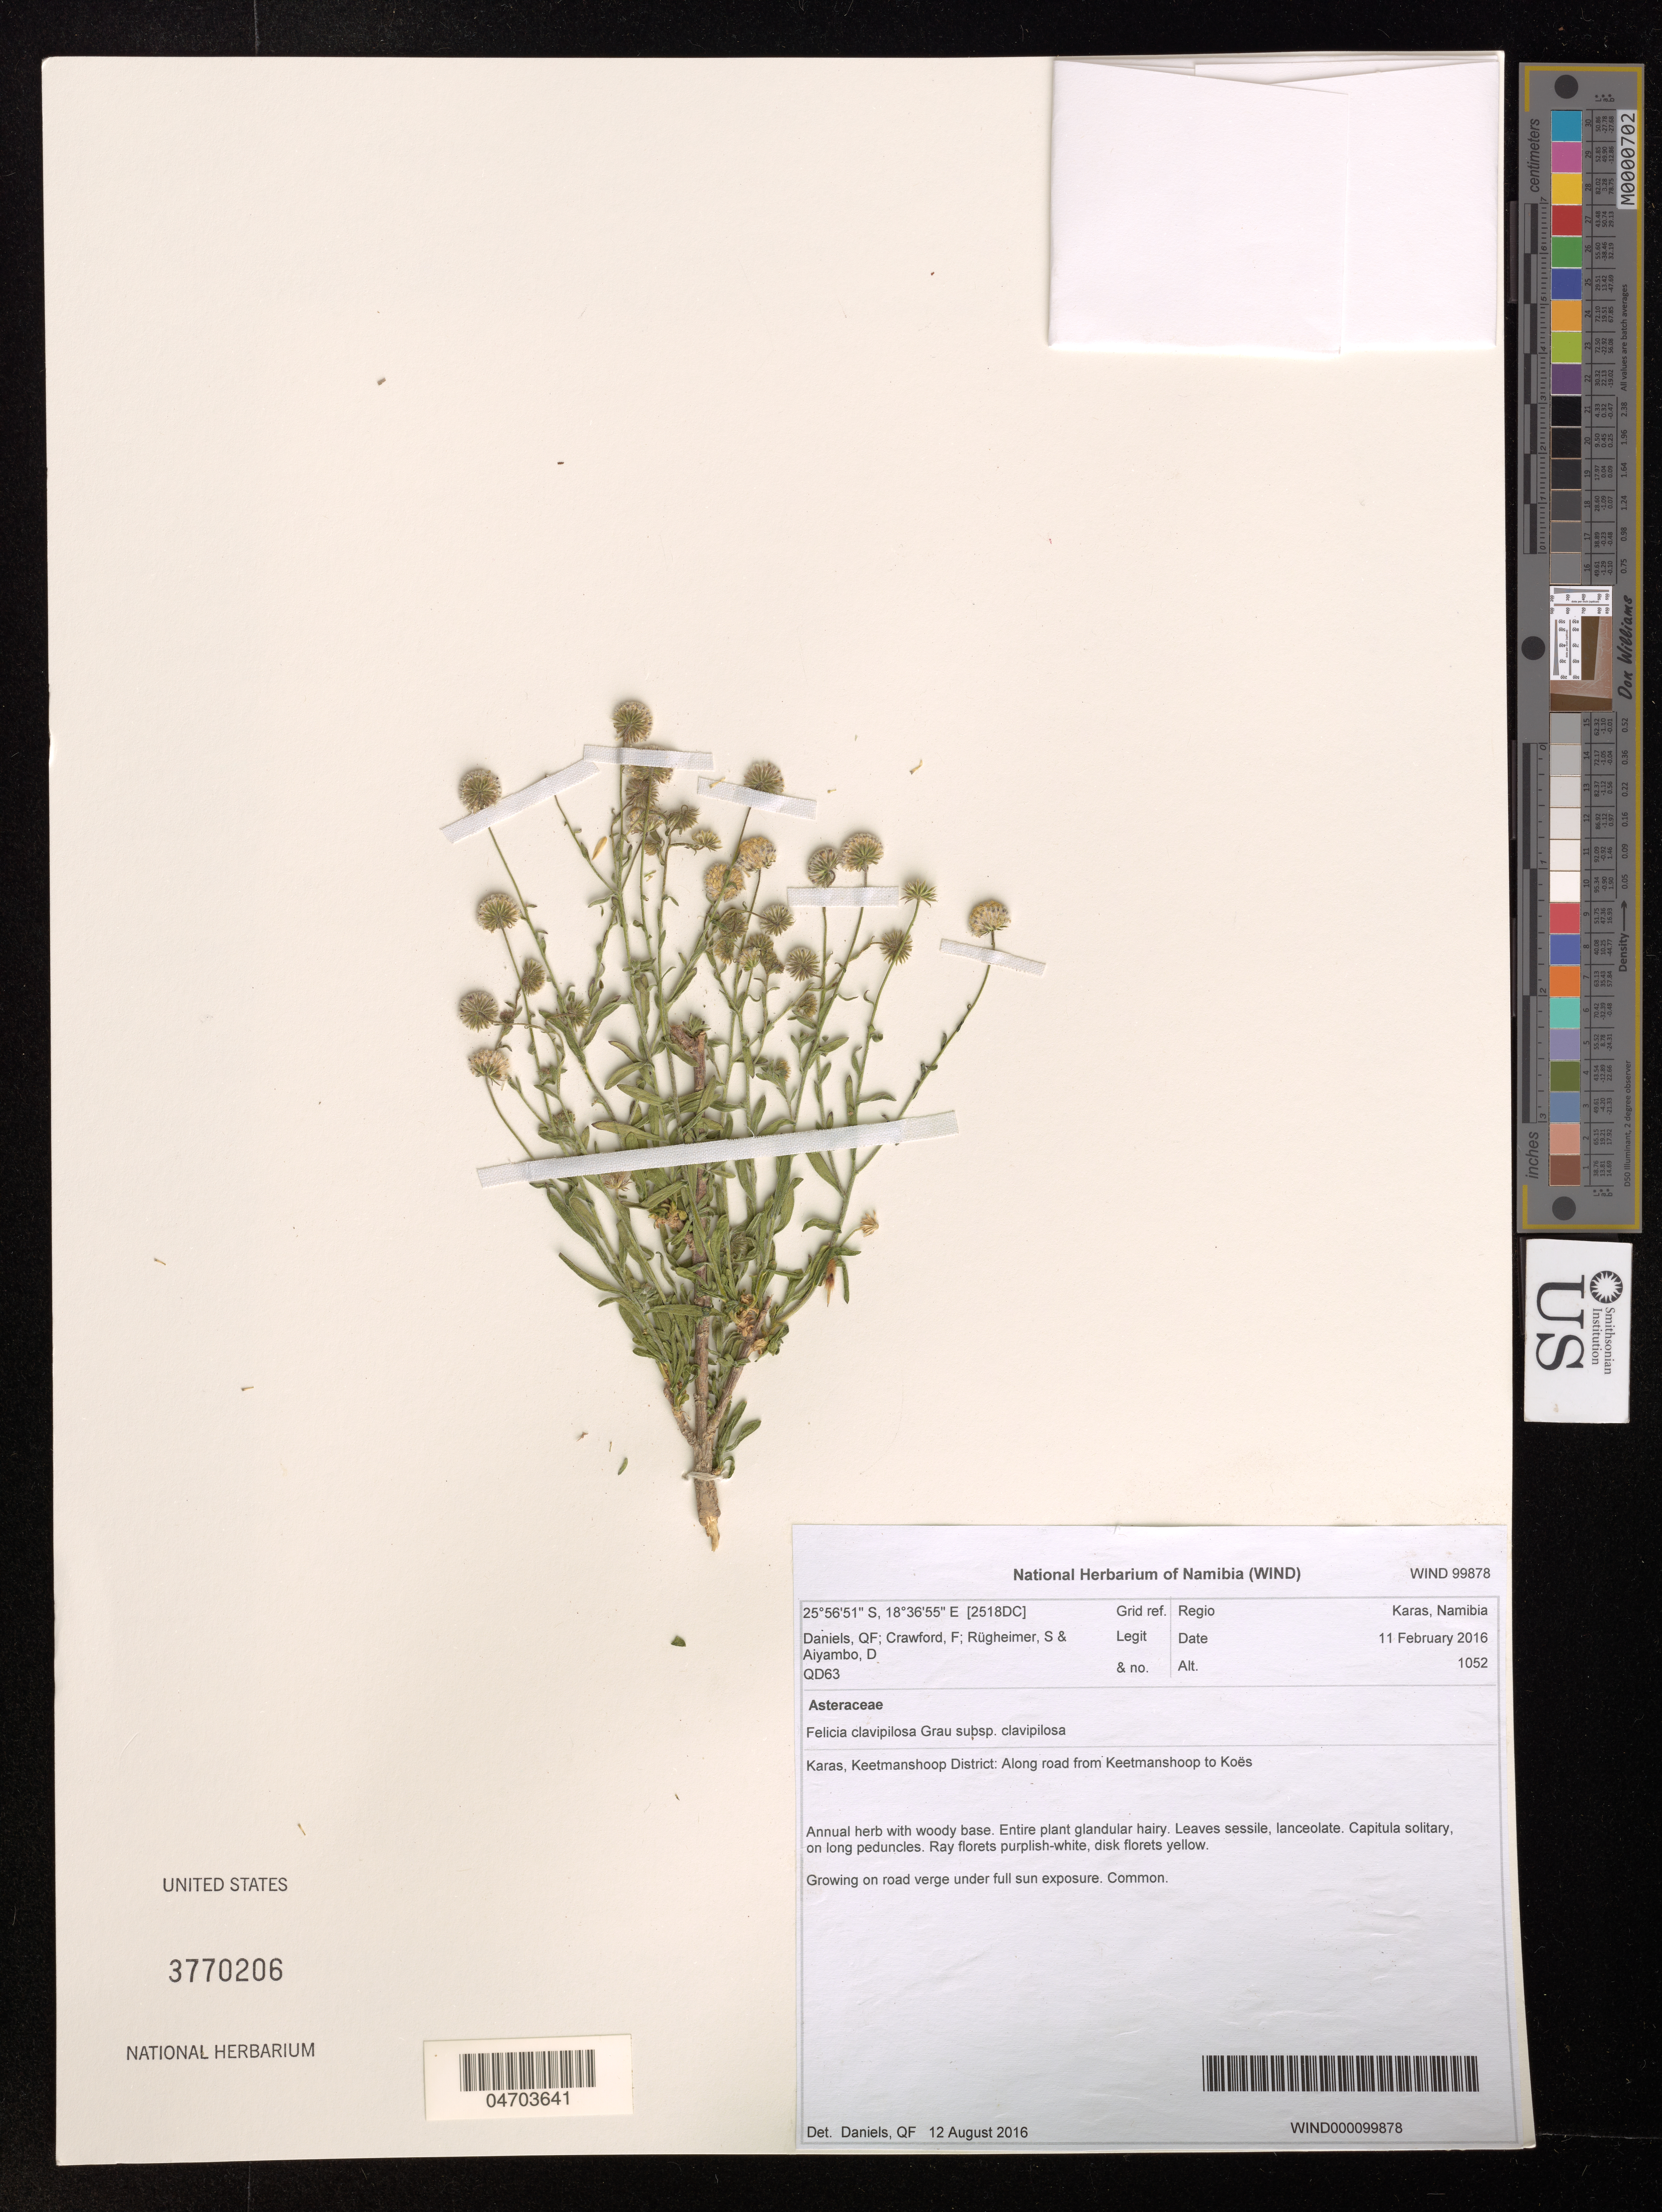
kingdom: Plantae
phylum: Tracheophyta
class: Magnoliopsida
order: Asterales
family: Asteraceae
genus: Felicia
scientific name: Felicia clavipilosa subsp. clavipilosa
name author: Grau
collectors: Q. Daniels, F. Crawford, S. Rugheimer & D. Aiyambo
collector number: QD63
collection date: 2016-02-11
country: Namibia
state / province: Karas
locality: [2518DC] Grid ref. Keetmanshoop District: Along road from Keetmanshoop to Koës.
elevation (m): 1052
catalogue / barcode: US 3770206